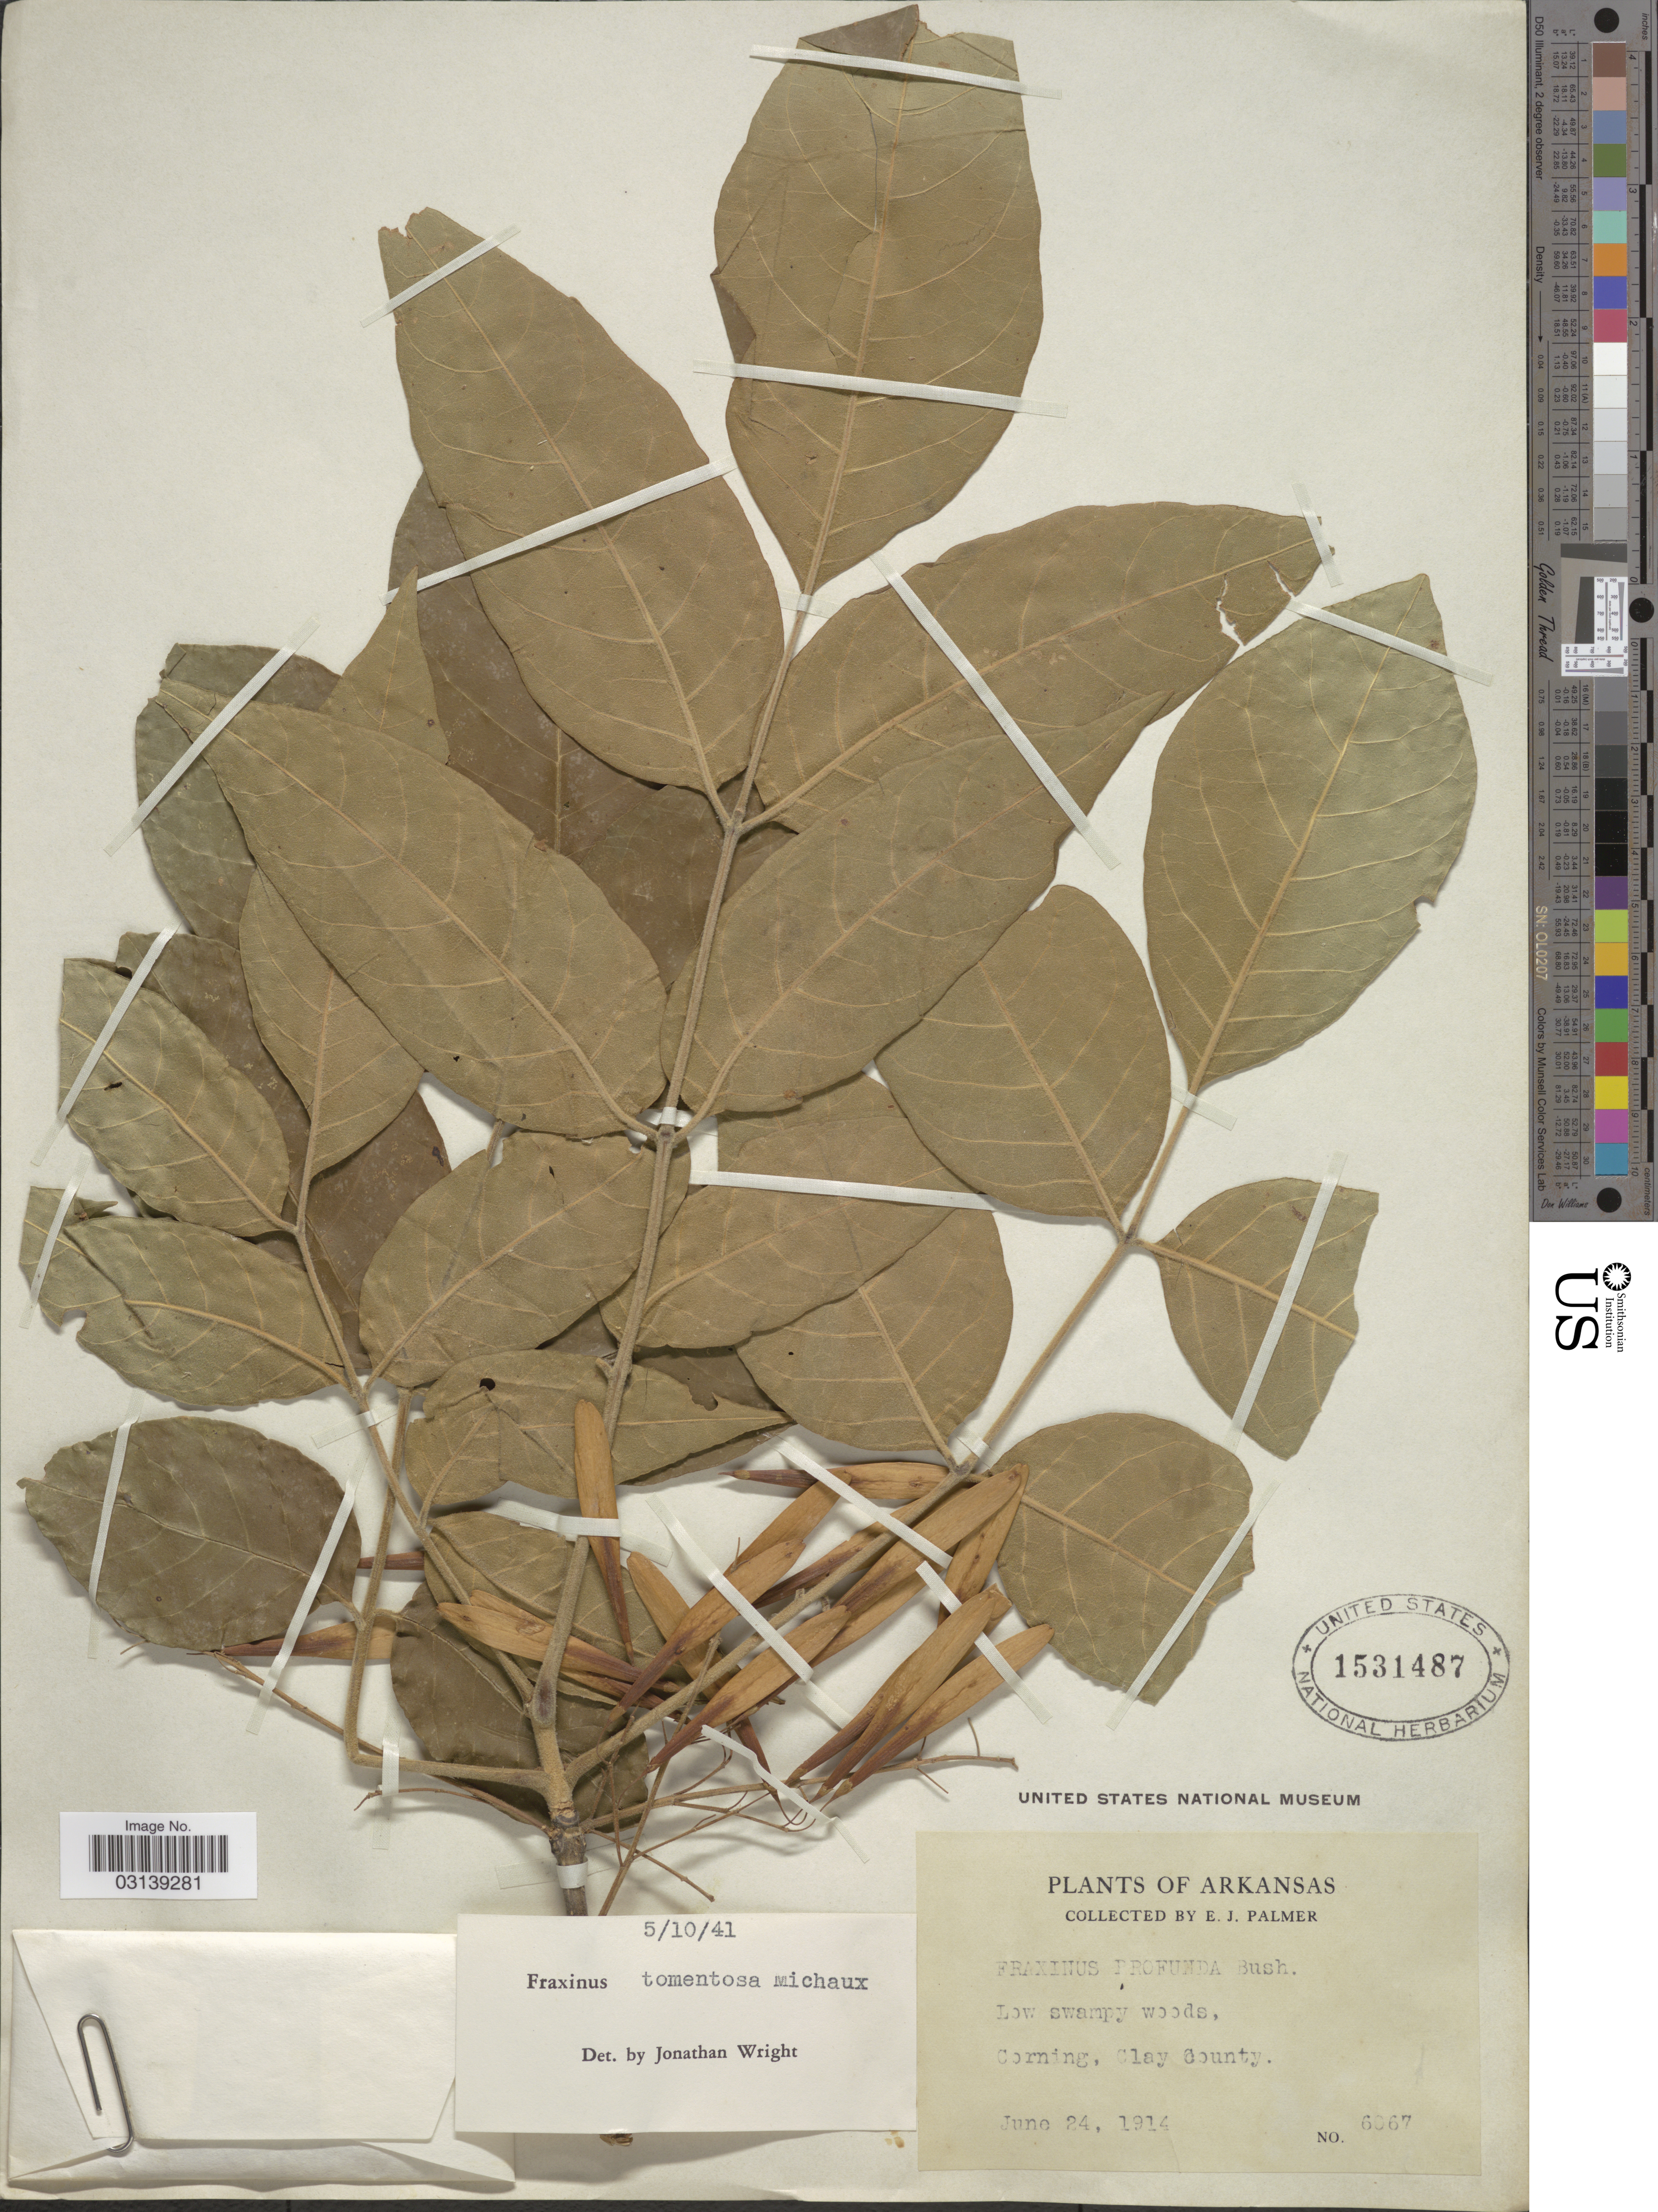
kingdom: Plantae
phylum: Tracheophyta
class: Magnoliopsida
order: Lamiales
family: Oleaceae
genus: Fraxinus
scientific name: Fraxinus profunda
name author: (Bush) Bush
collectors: E. J. Palmer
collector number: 6067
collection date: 1914-06-24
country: United States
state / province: Arkansas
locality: Low swampy woods, Corning, Clay County.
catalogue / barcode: US 1531487